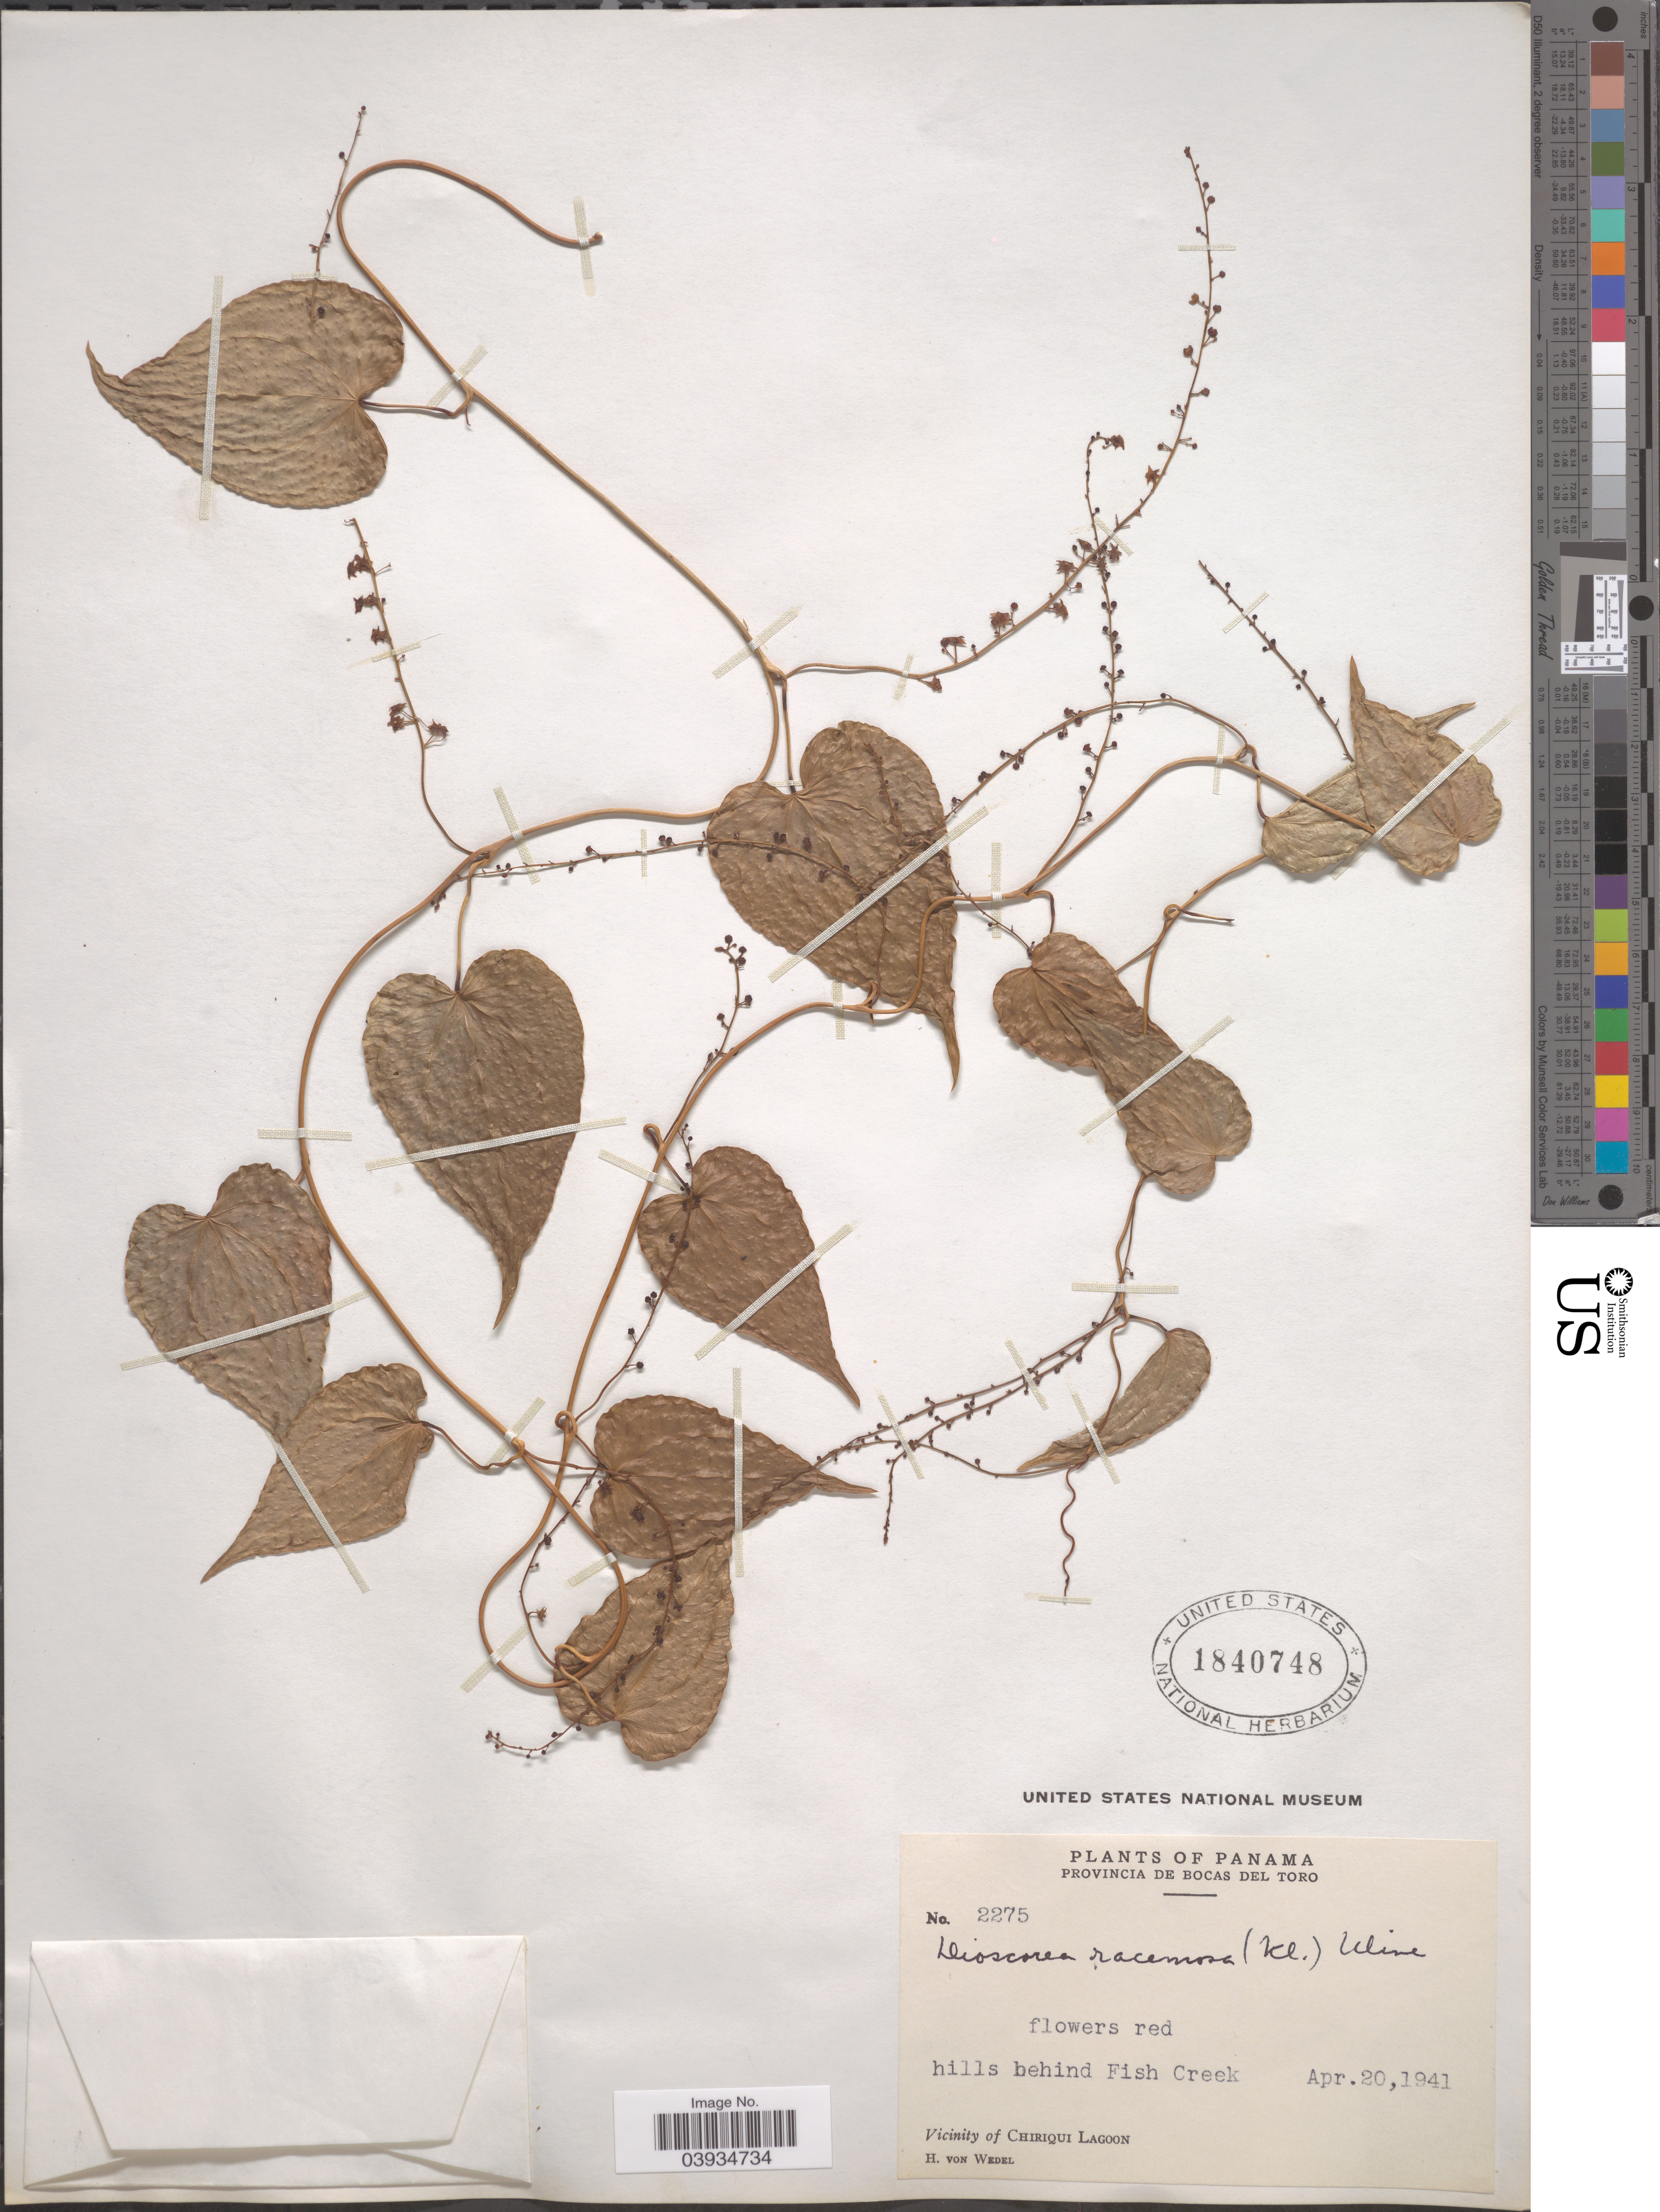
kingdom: Plantae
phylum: Tracheophyta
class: Liliopsida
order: Dioscoreales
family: Dioscoreaceae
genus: Dioscorea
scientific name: Dioscorea racemosa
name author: Rusby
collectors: H. von Wedel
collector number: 2275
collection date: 1941-04-20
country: Panama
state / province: Bocas del Toro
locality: Hills behind Fish Creek. Vicinity of Chiriqui Lagoon.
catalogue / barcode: US 1840748